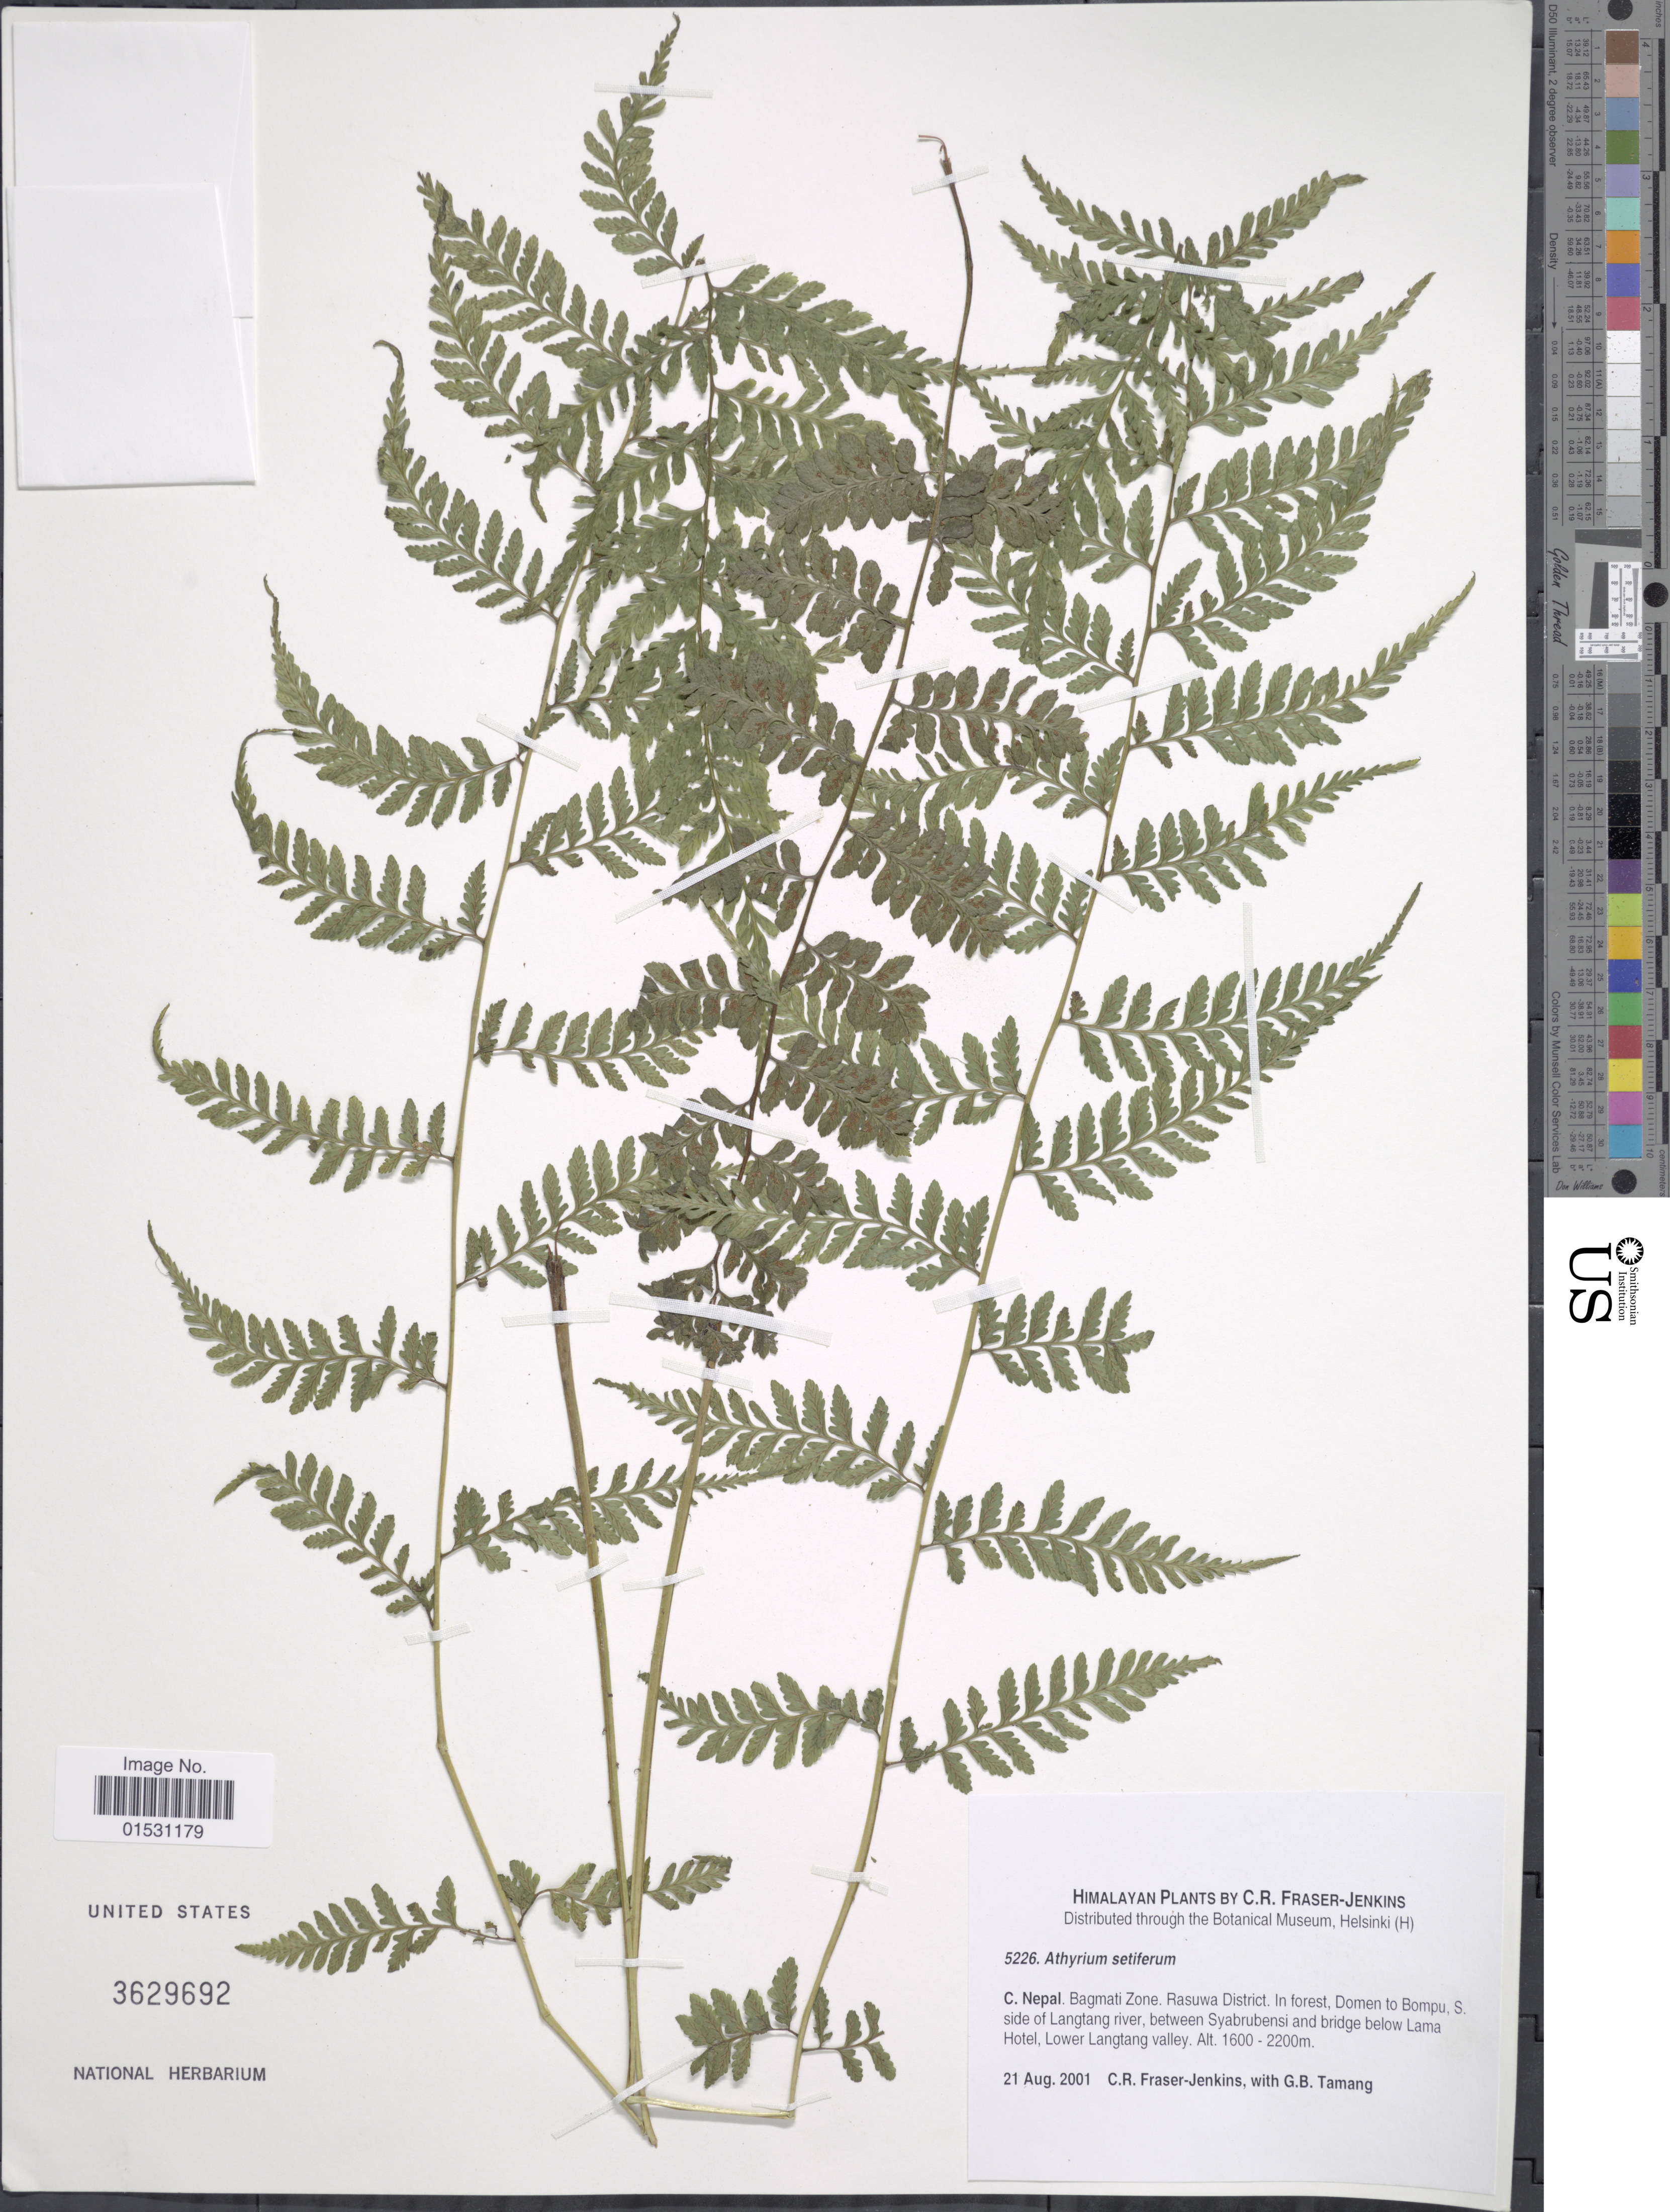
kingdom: Plantae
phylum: Tracheophyta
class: Polypodiopsida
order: Polypodiales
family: Athyriaceae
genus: Athyrium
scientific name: Athyrium setiferum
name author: C. Chr.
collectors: C. R. Fraser-Jenkins & G. Tamang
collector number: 5226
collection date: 2001-08-21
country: Nepal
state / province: Bagmati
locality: Himalayan. C Nepal. Bagmati Zone, Rasuwa District. In forest, Domen to Bompu, S side of Langtang river, between Syabrubensi and bridge below Lama Hotel, Lower Langtang valley.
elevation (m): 1600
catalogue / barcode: US 3629692